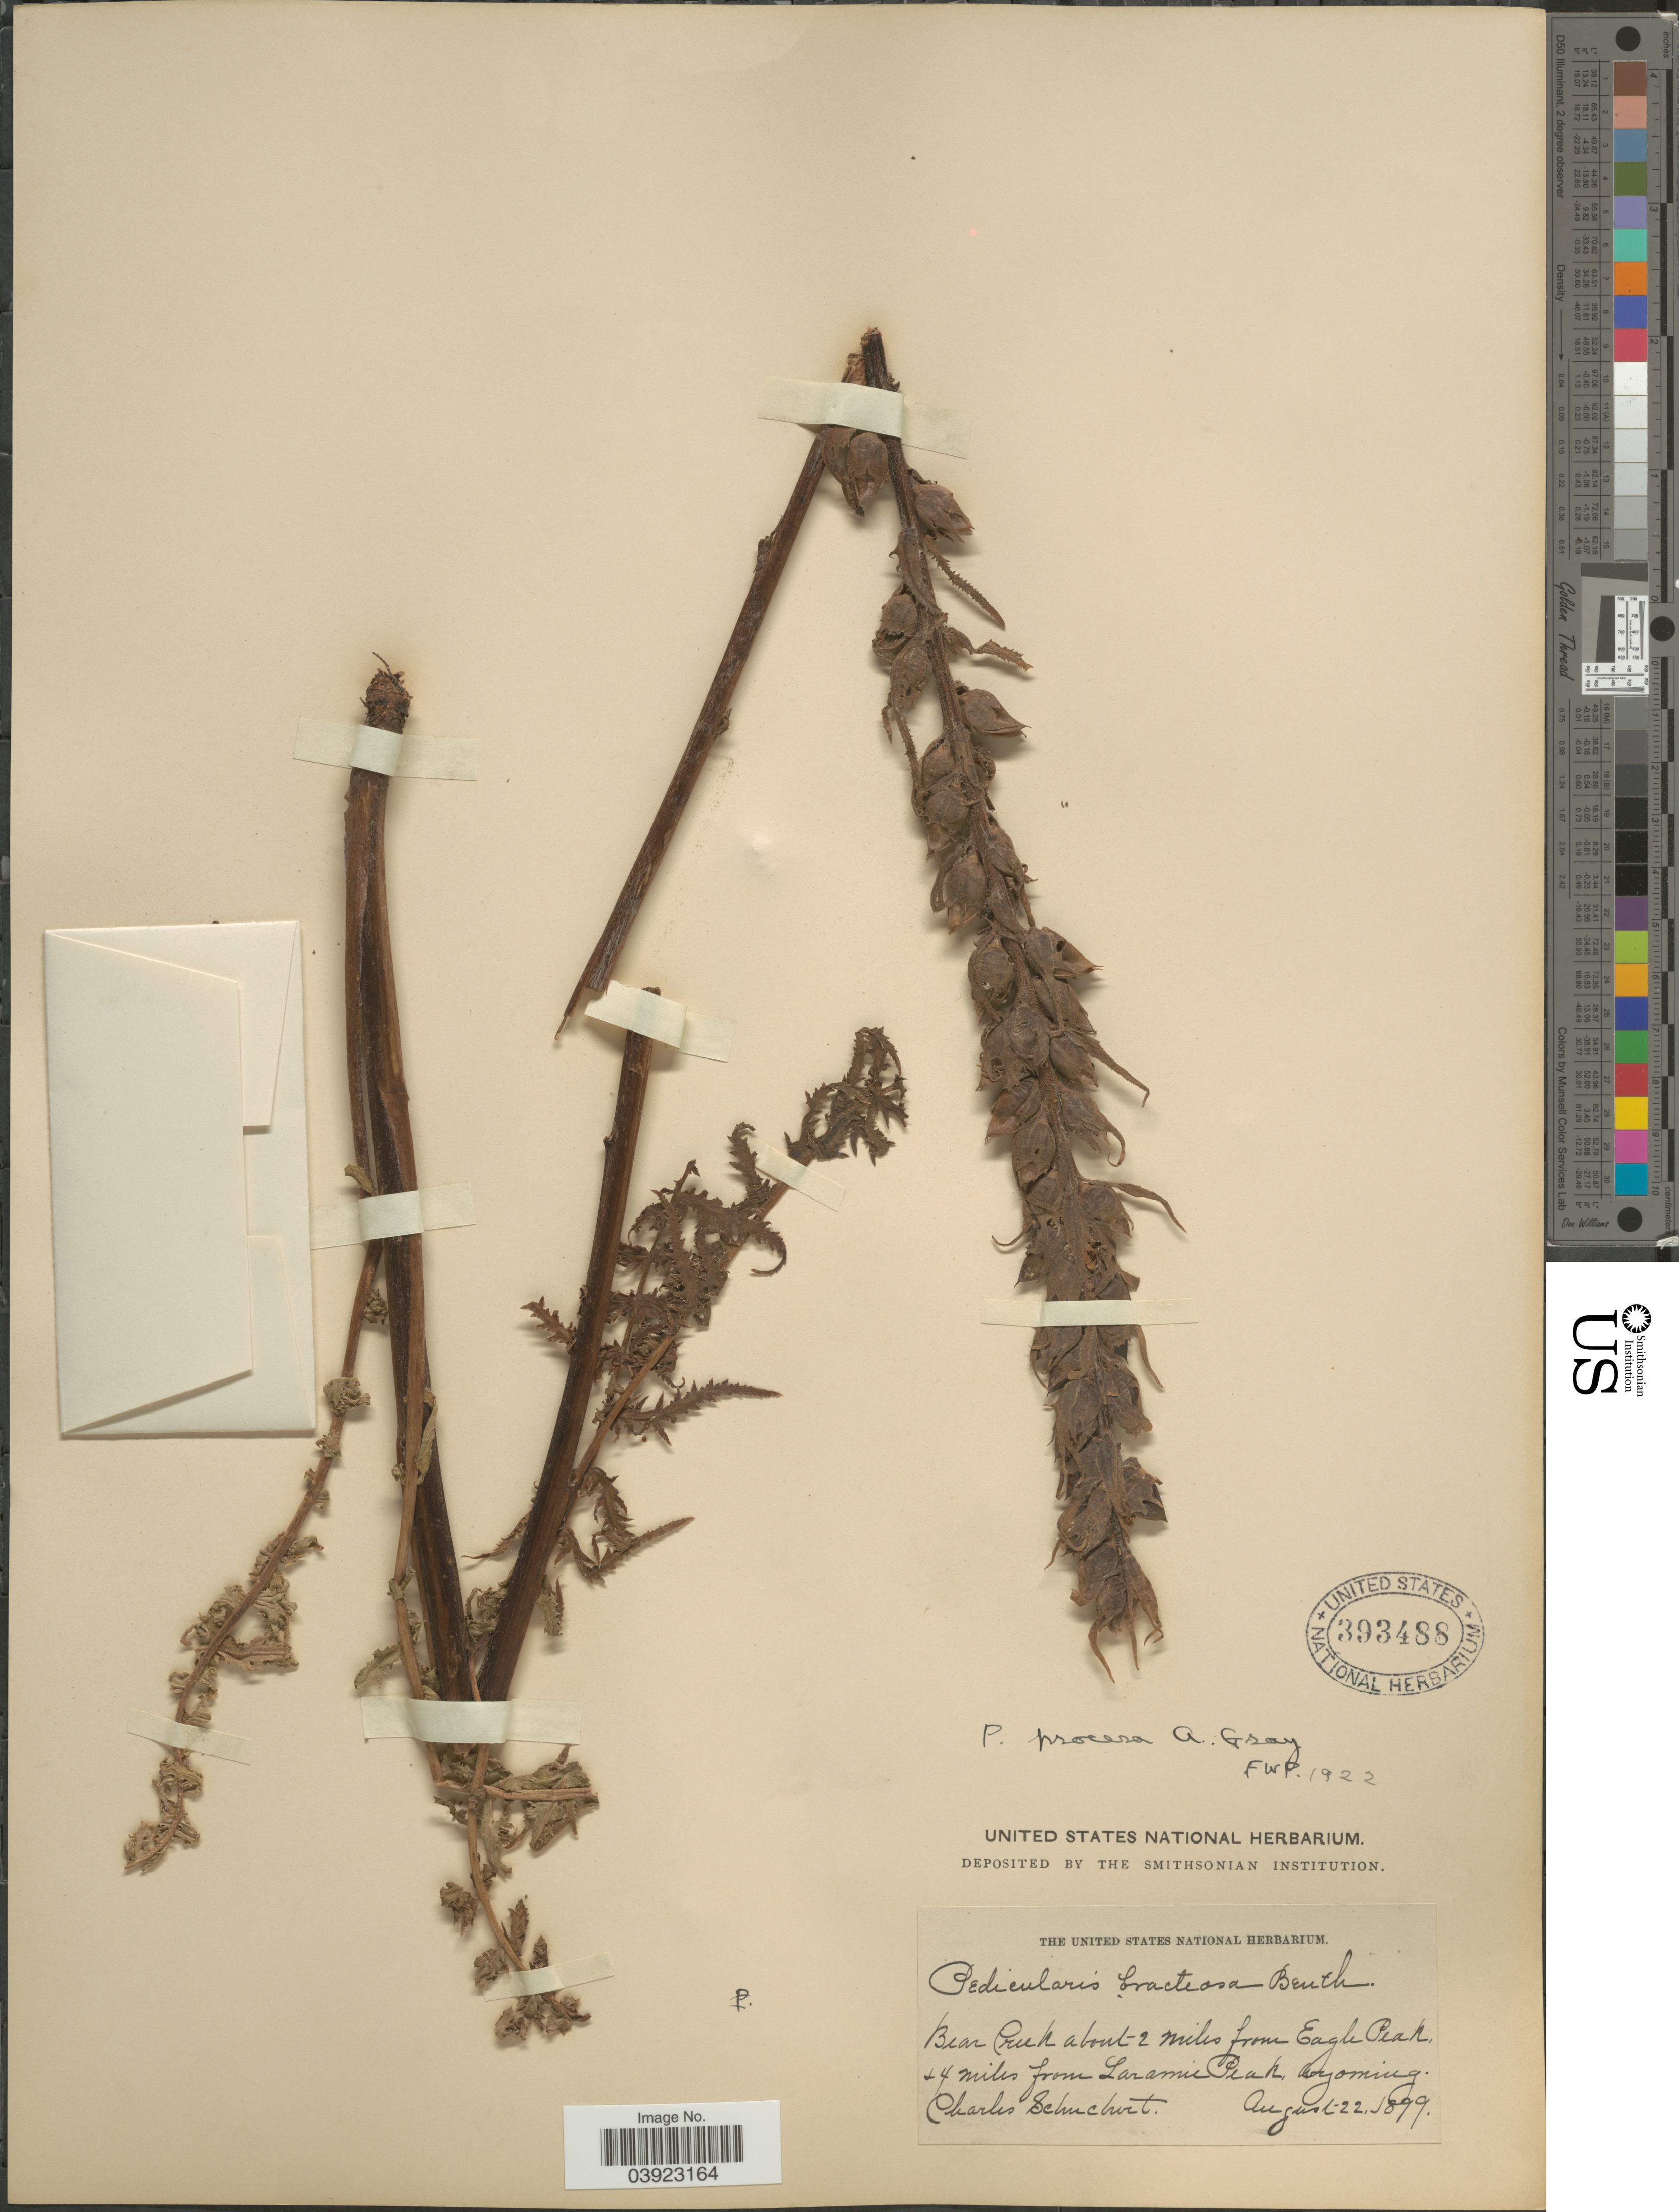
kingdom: Plantae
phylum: Tracheophyta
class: Magnoliopsida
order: Lamiales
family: Orobanchaceae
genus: Pedicularis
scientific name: Pedicularis procera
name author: A. Gray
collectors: C. Schuchert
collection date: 1899-08-22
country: United States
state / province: Wyoming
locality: Bear Creek about 2 miles from Eagle Peak, & 4 miles from Laramie Peak.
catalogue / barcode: US 393488